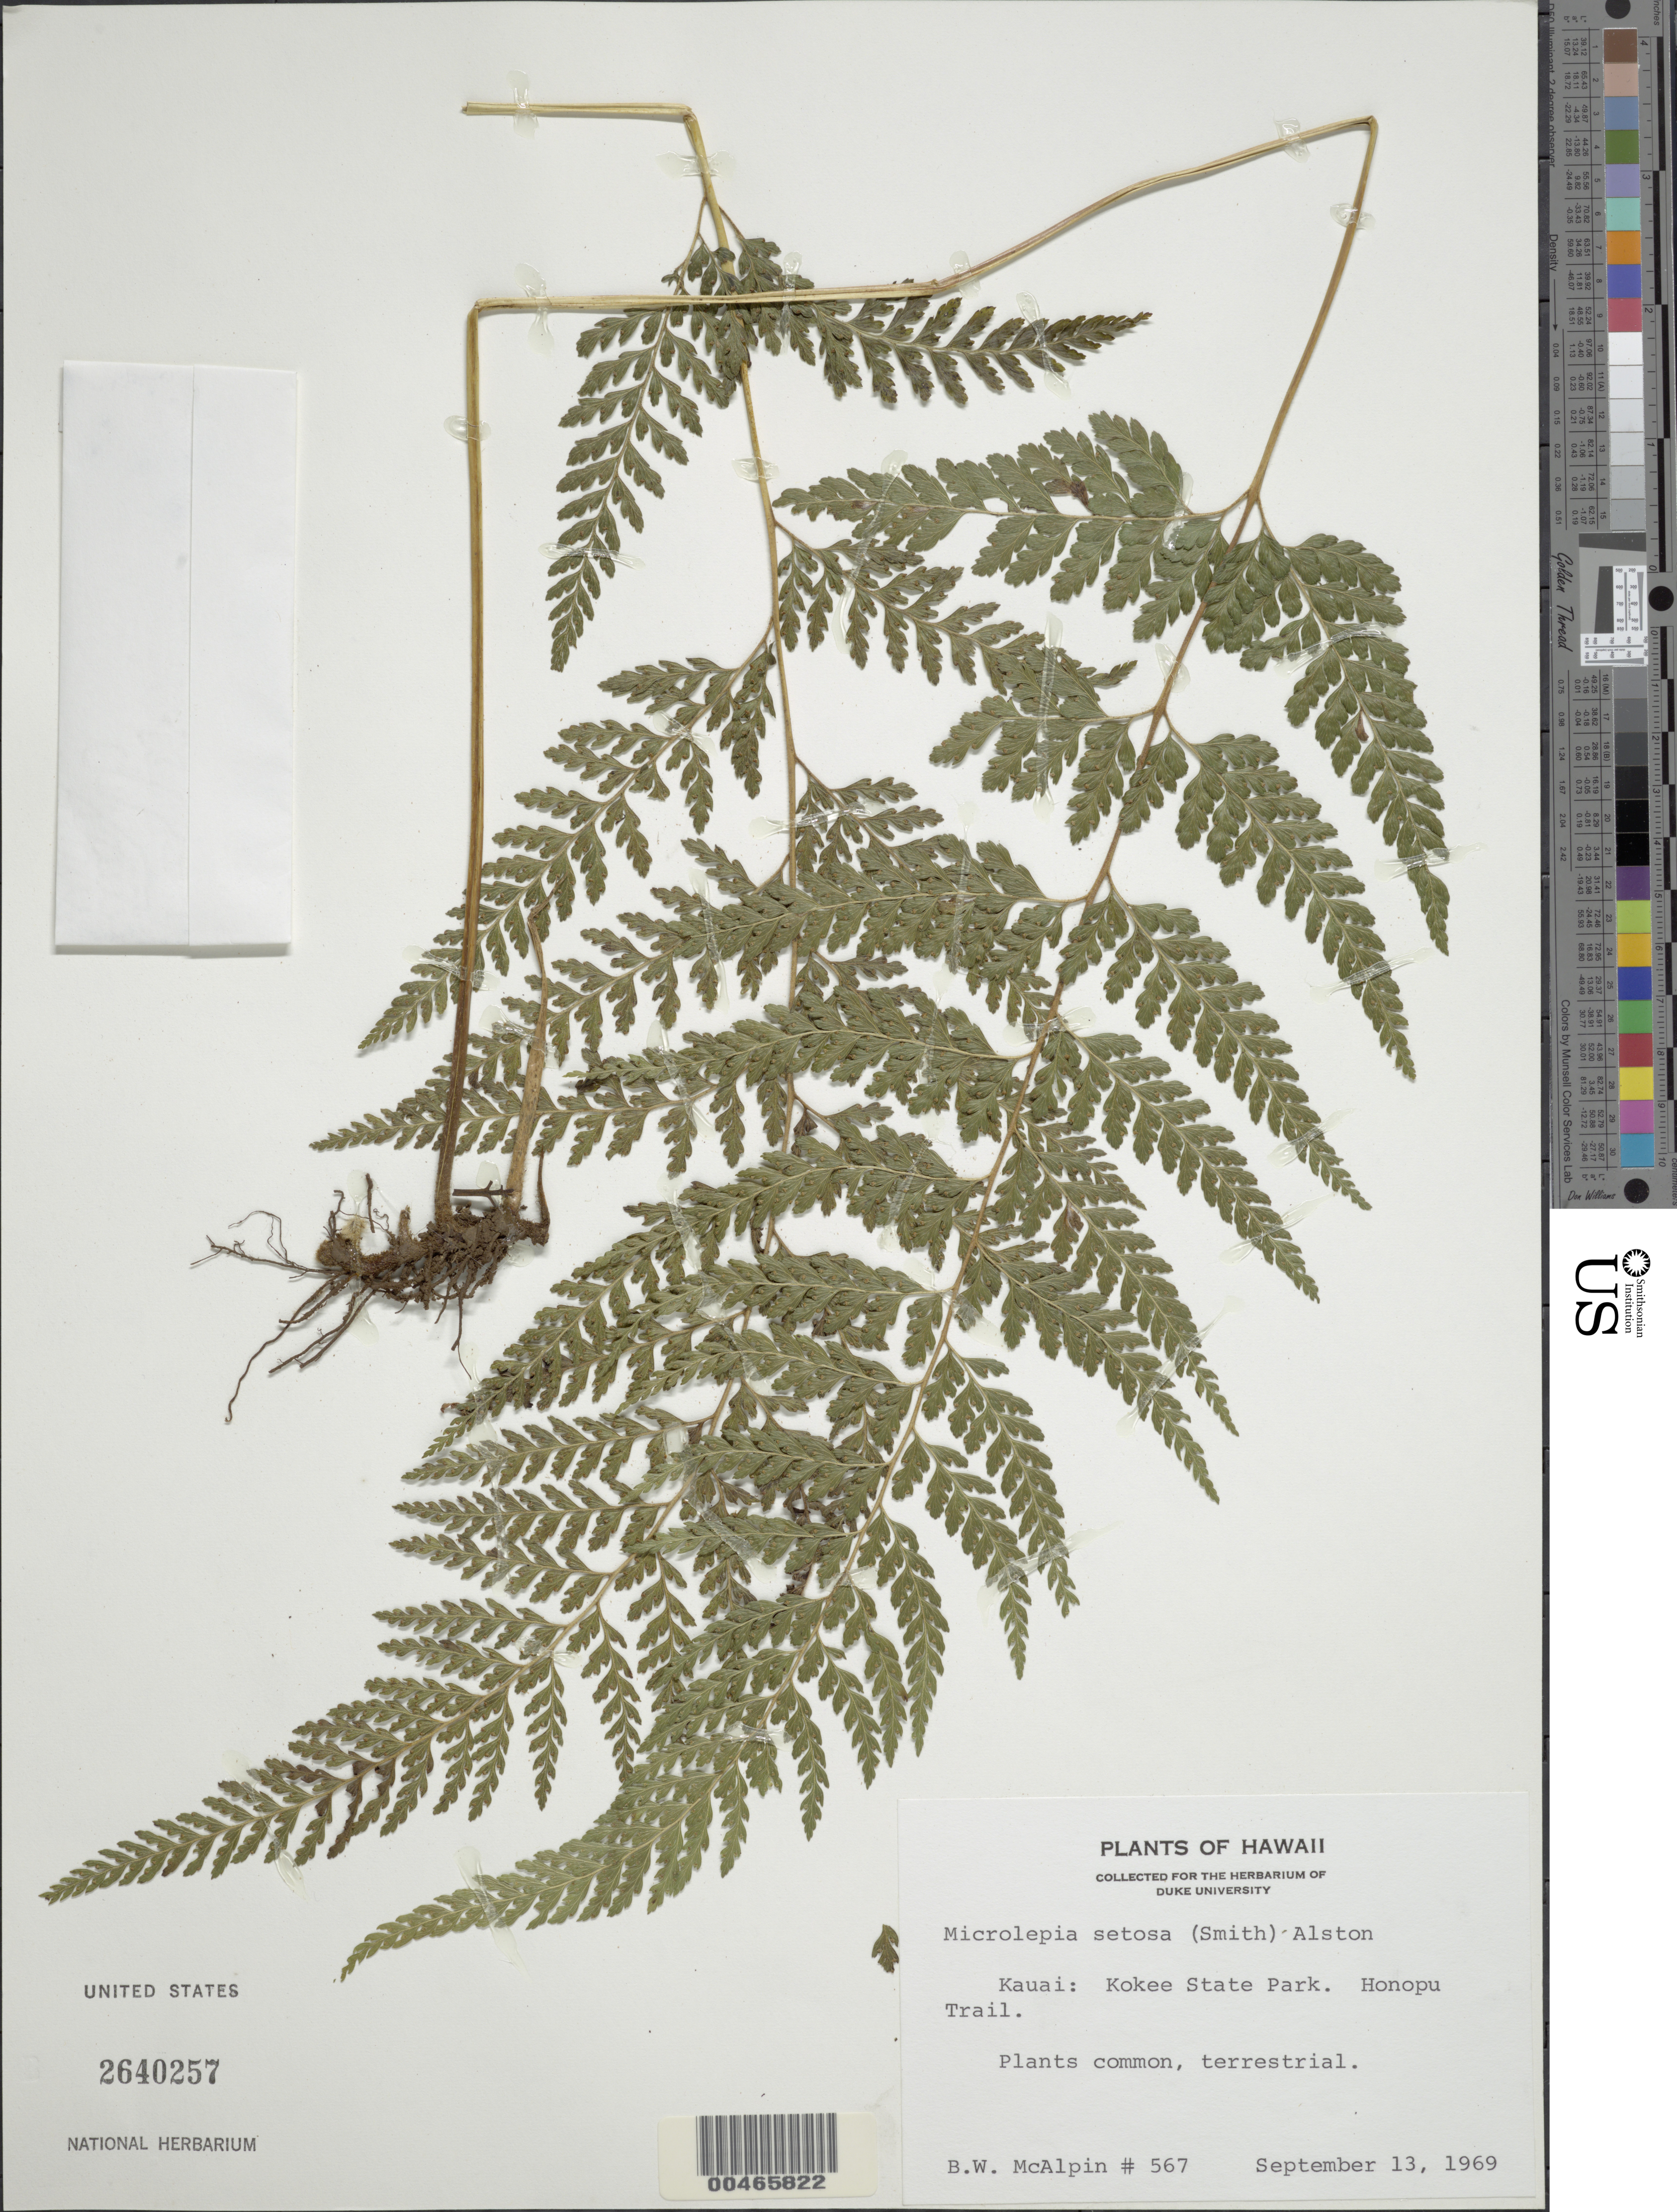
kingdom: Plantae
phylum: Tracheophyta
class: Polypodiopsida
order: Polypodiales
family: Dennstaedtiaceae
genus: Microlepia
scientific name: Microlepia strigosa var. strigosa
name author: (Thunb.) C. Presl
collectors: B. McAlpine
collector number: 567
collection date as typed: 13 Sep 1969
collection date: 1969-09-13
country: United States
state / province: Hawaii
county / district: Kauai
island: Kaua'i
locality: Kokee State Park. Honopu Trail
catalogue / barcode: US 2640257